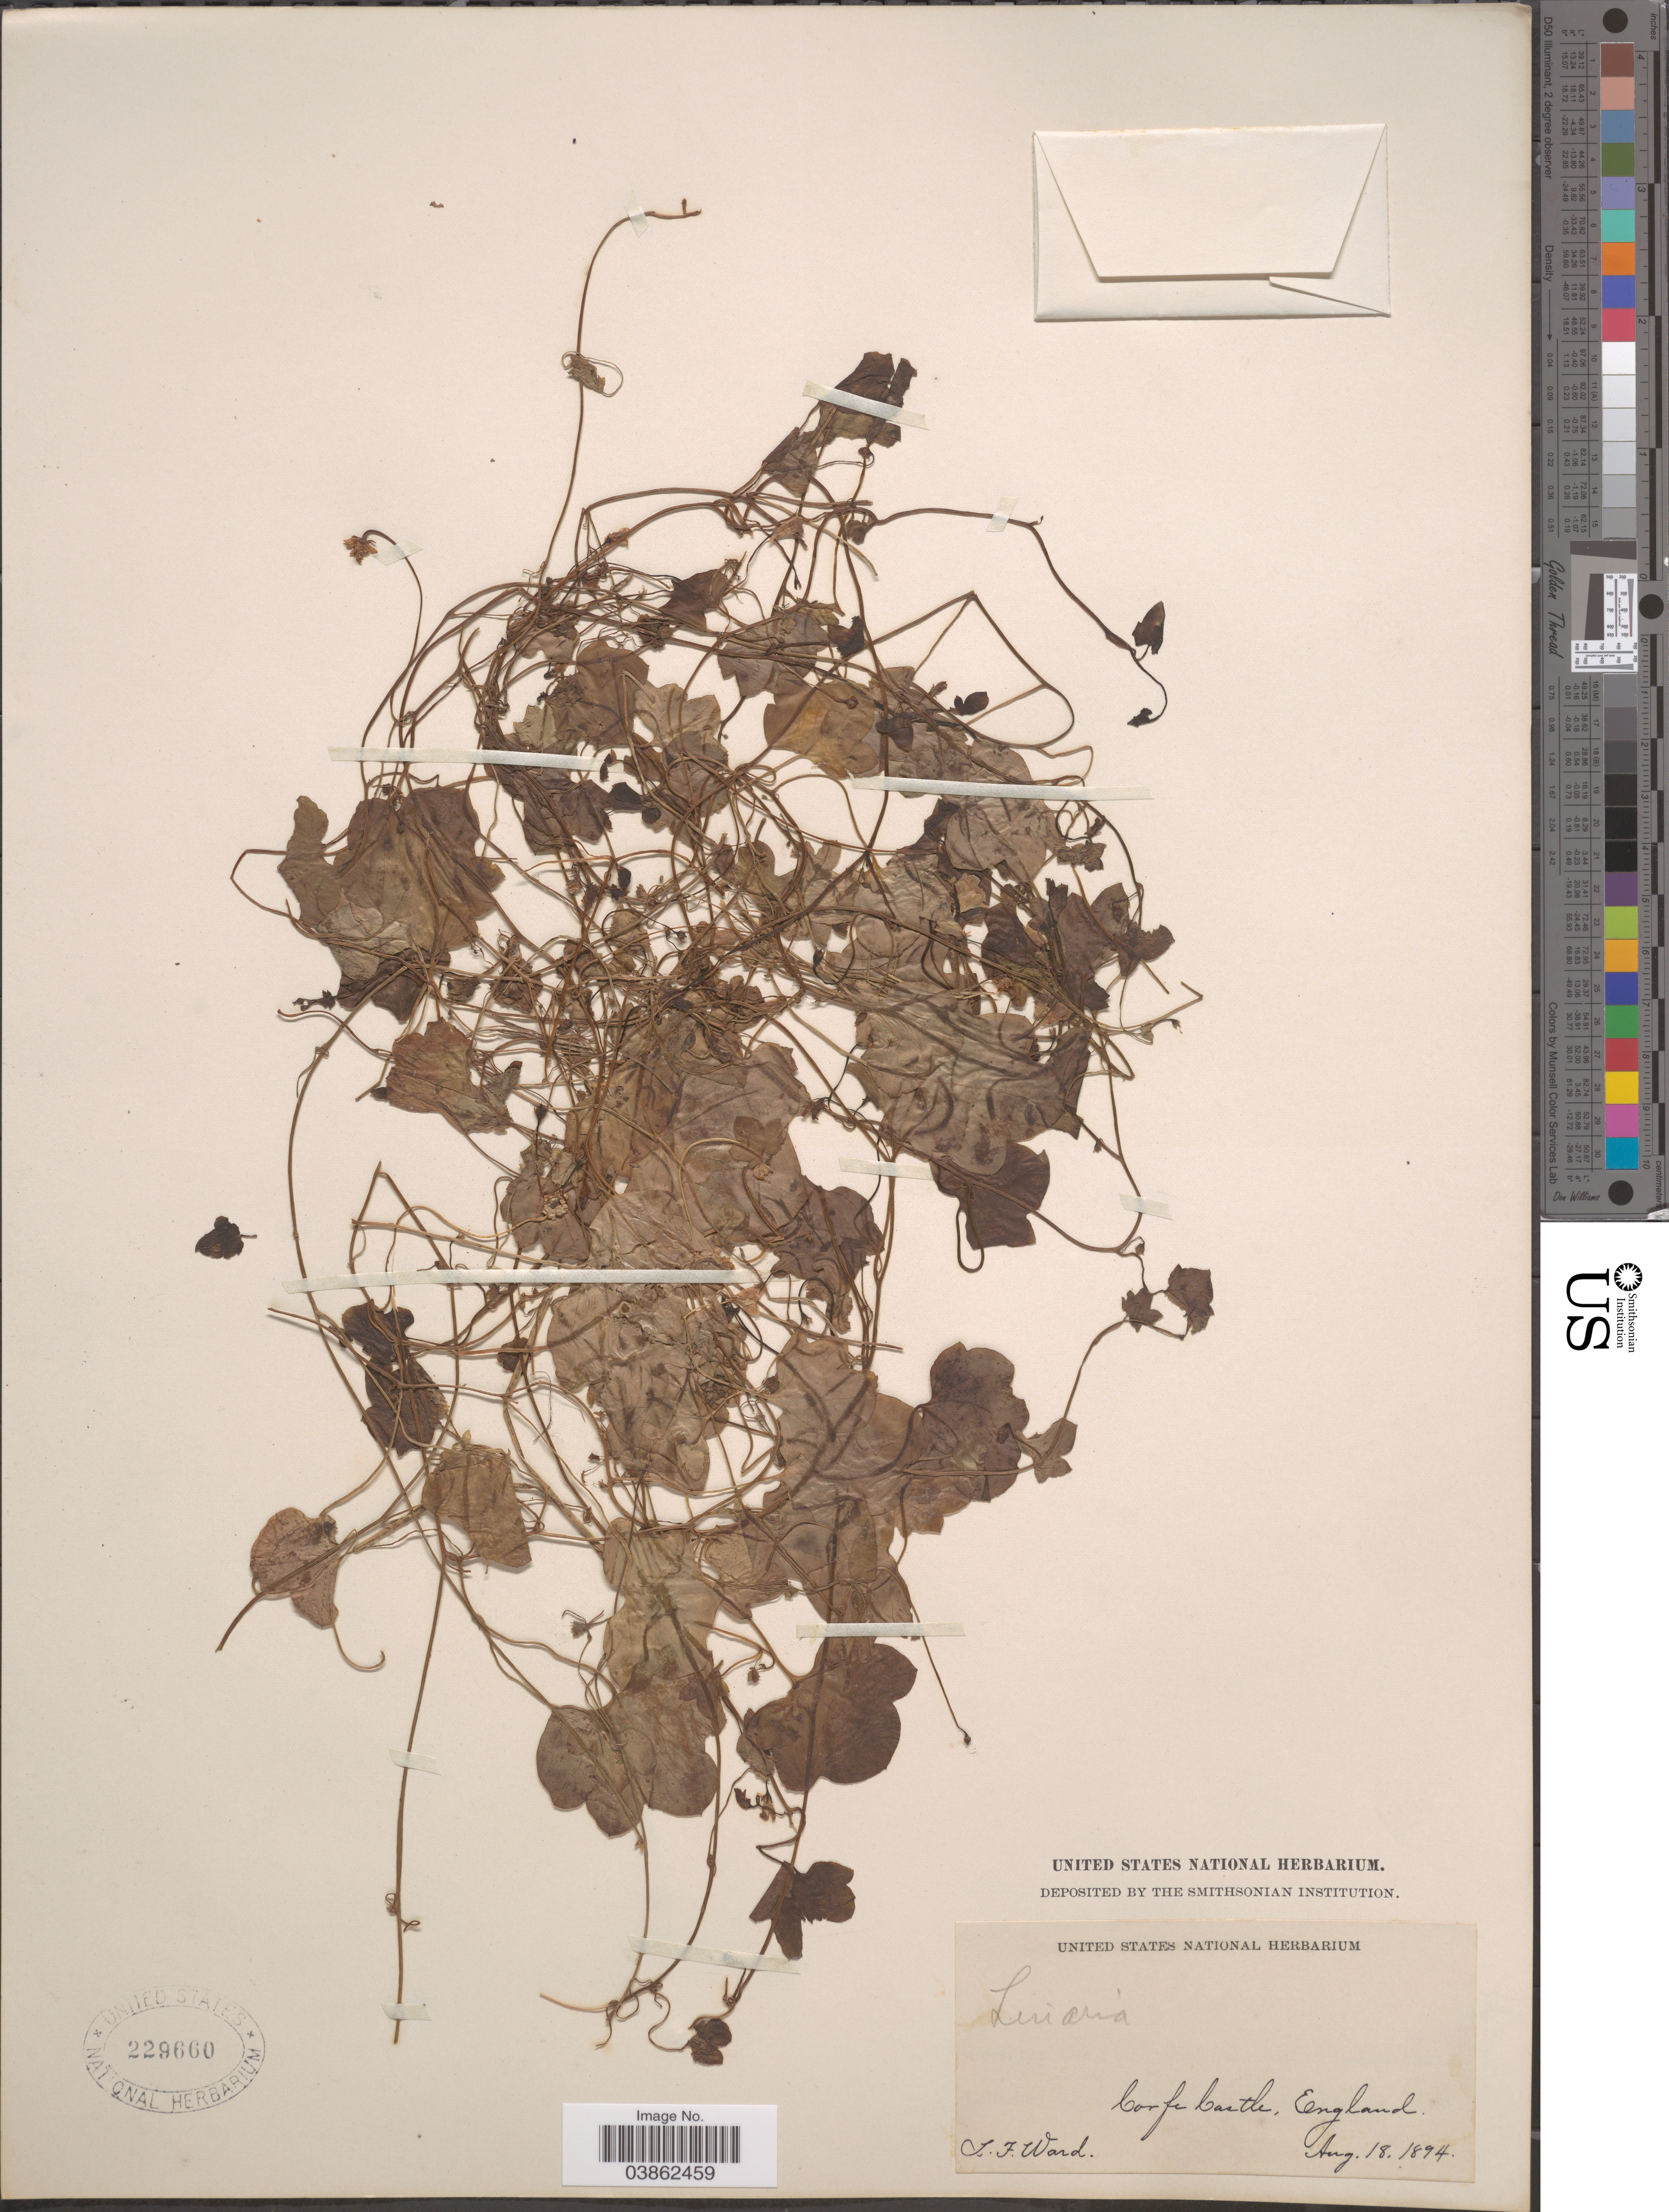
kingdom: Plantae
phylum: Tracheophyta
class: Magnoliopsida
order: Lamiales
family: Plantaginaceae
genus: Cymbalaria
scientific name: Cymbalaria sp.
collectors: L. Ward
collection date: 1894-08-18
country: United Kingdom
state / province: England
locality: Corfe Castle.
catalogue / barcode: US 229660